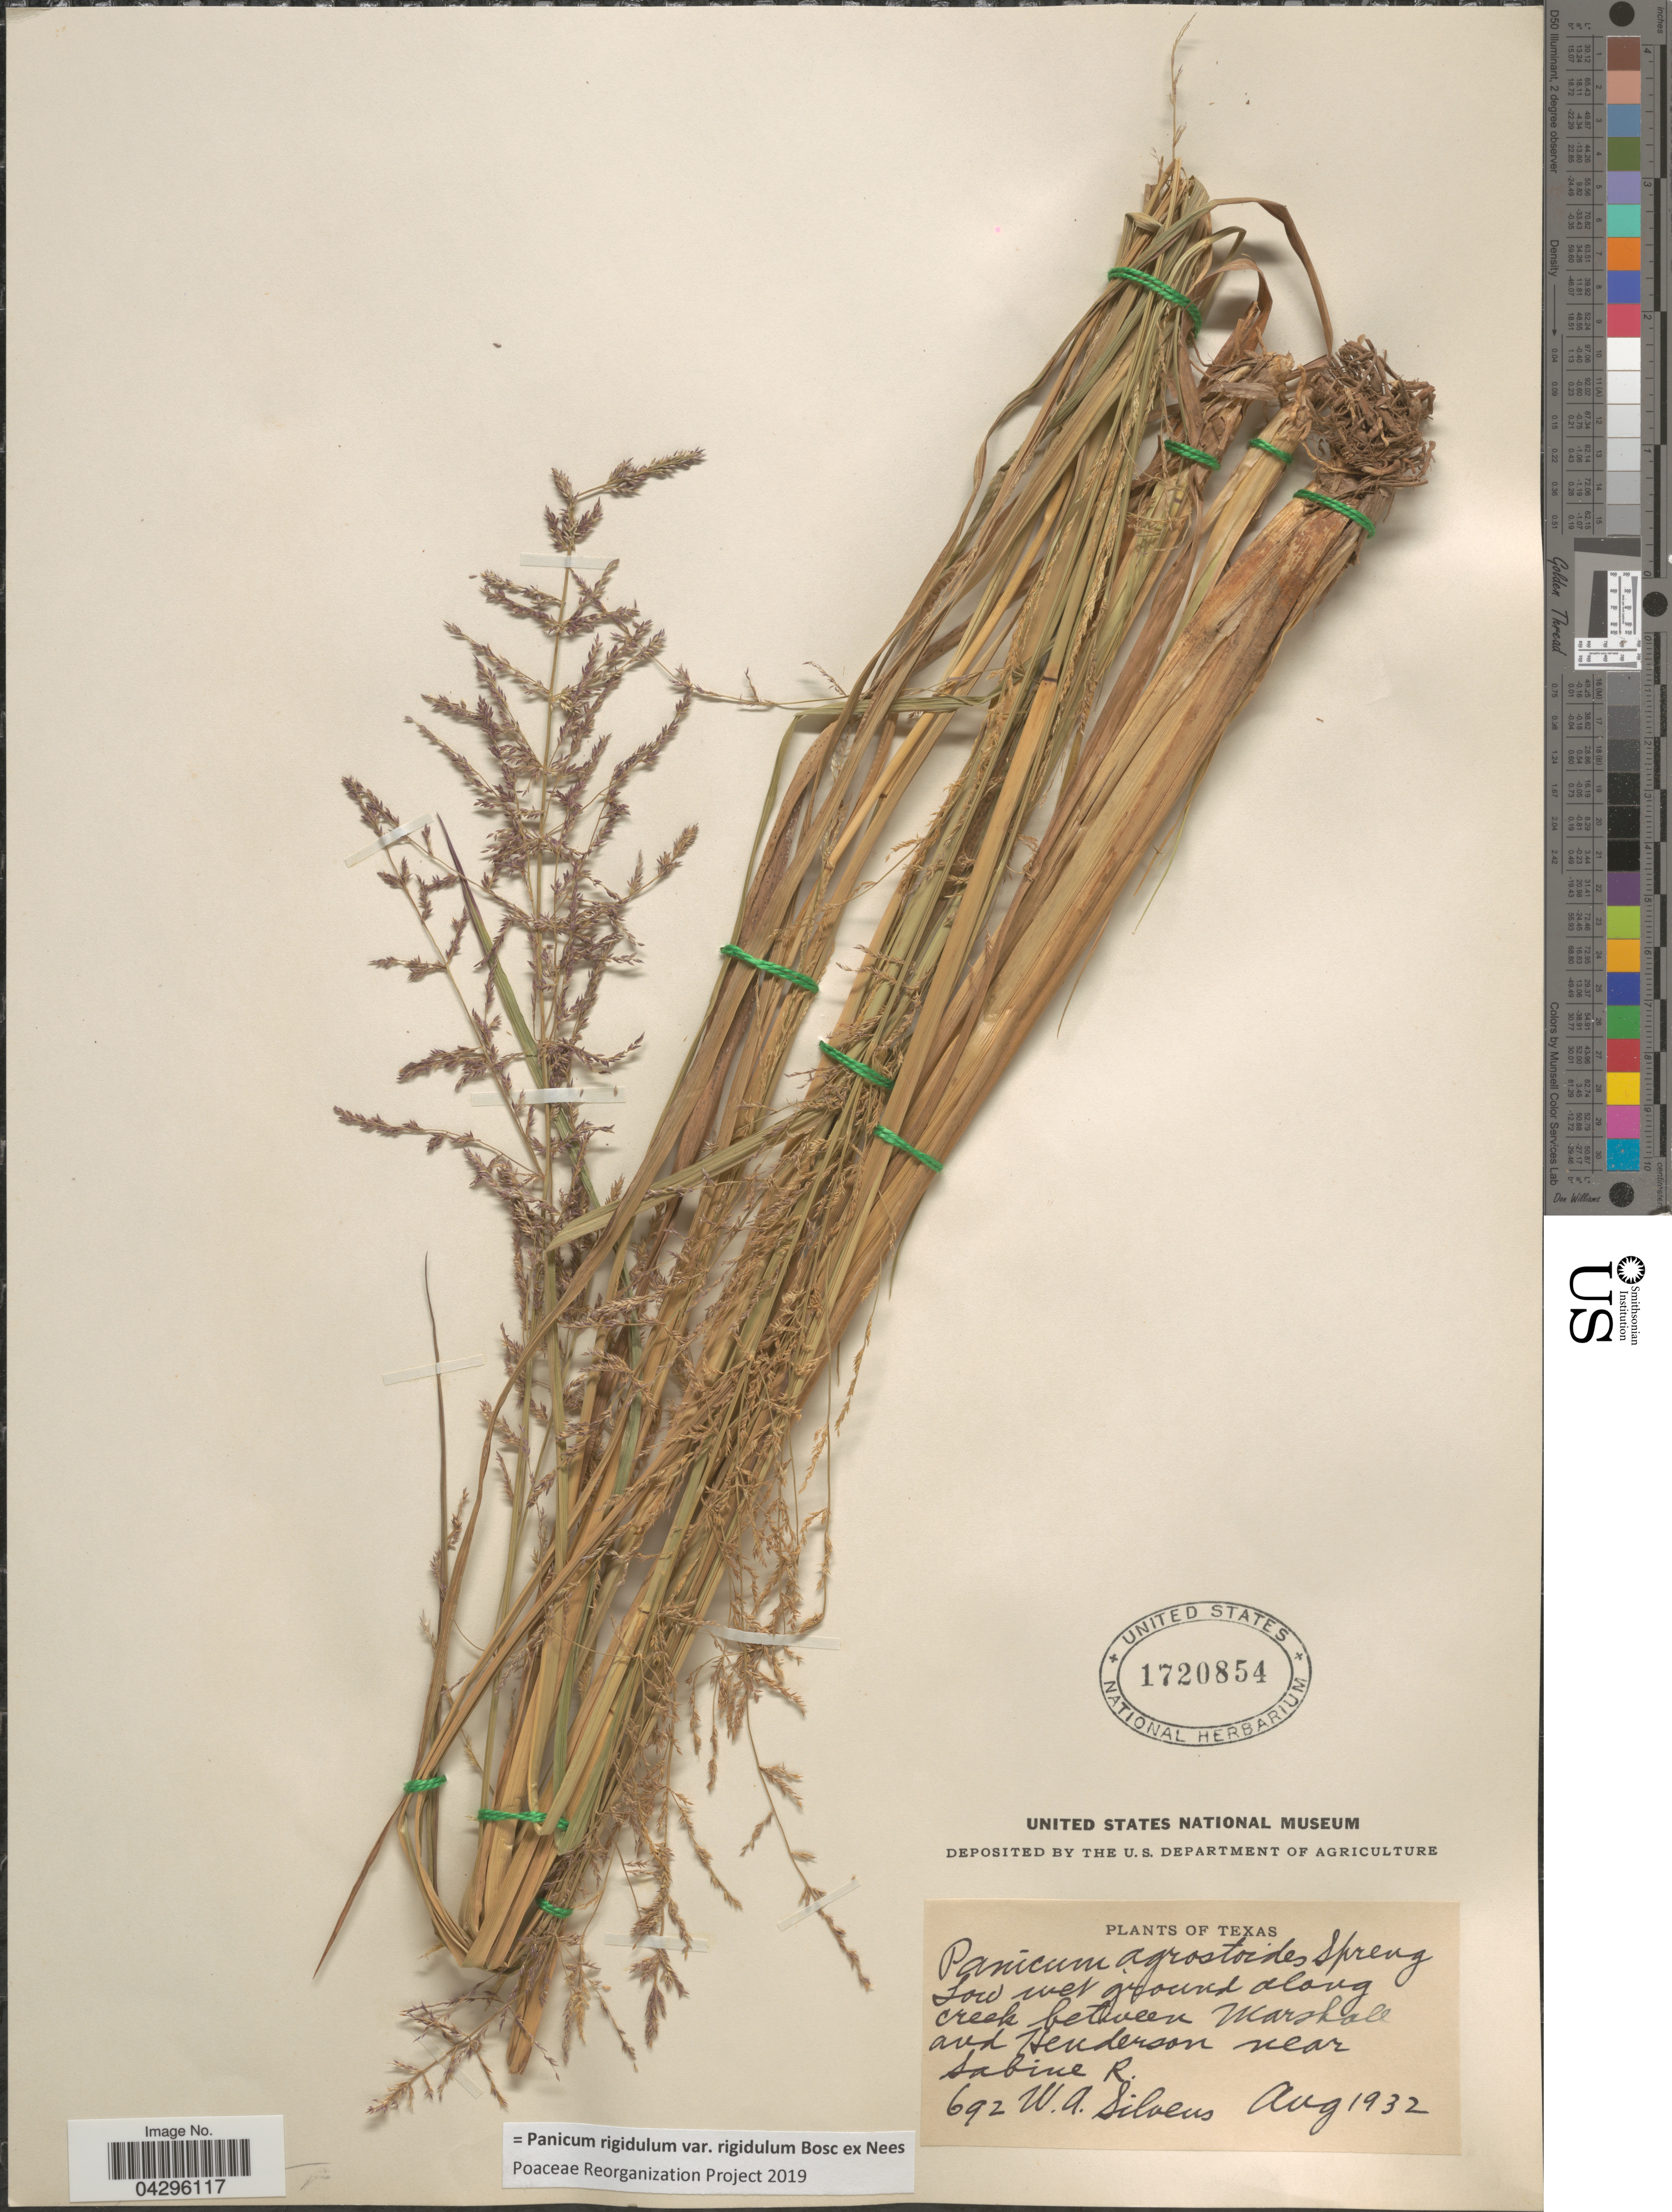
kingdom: Plantae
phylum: Tracheophyta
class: Liliopsida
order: Poales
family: Poaceae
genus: Panicum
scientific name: Panicum rigidulum var. rigidulum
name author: Bosc ex Nees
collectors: W. Silveus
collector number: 692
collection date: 1932-08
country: United States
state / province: Texas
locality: Low wet ground along creek between Marshall and Henderson near Sabine R.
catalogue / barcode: US 1720854